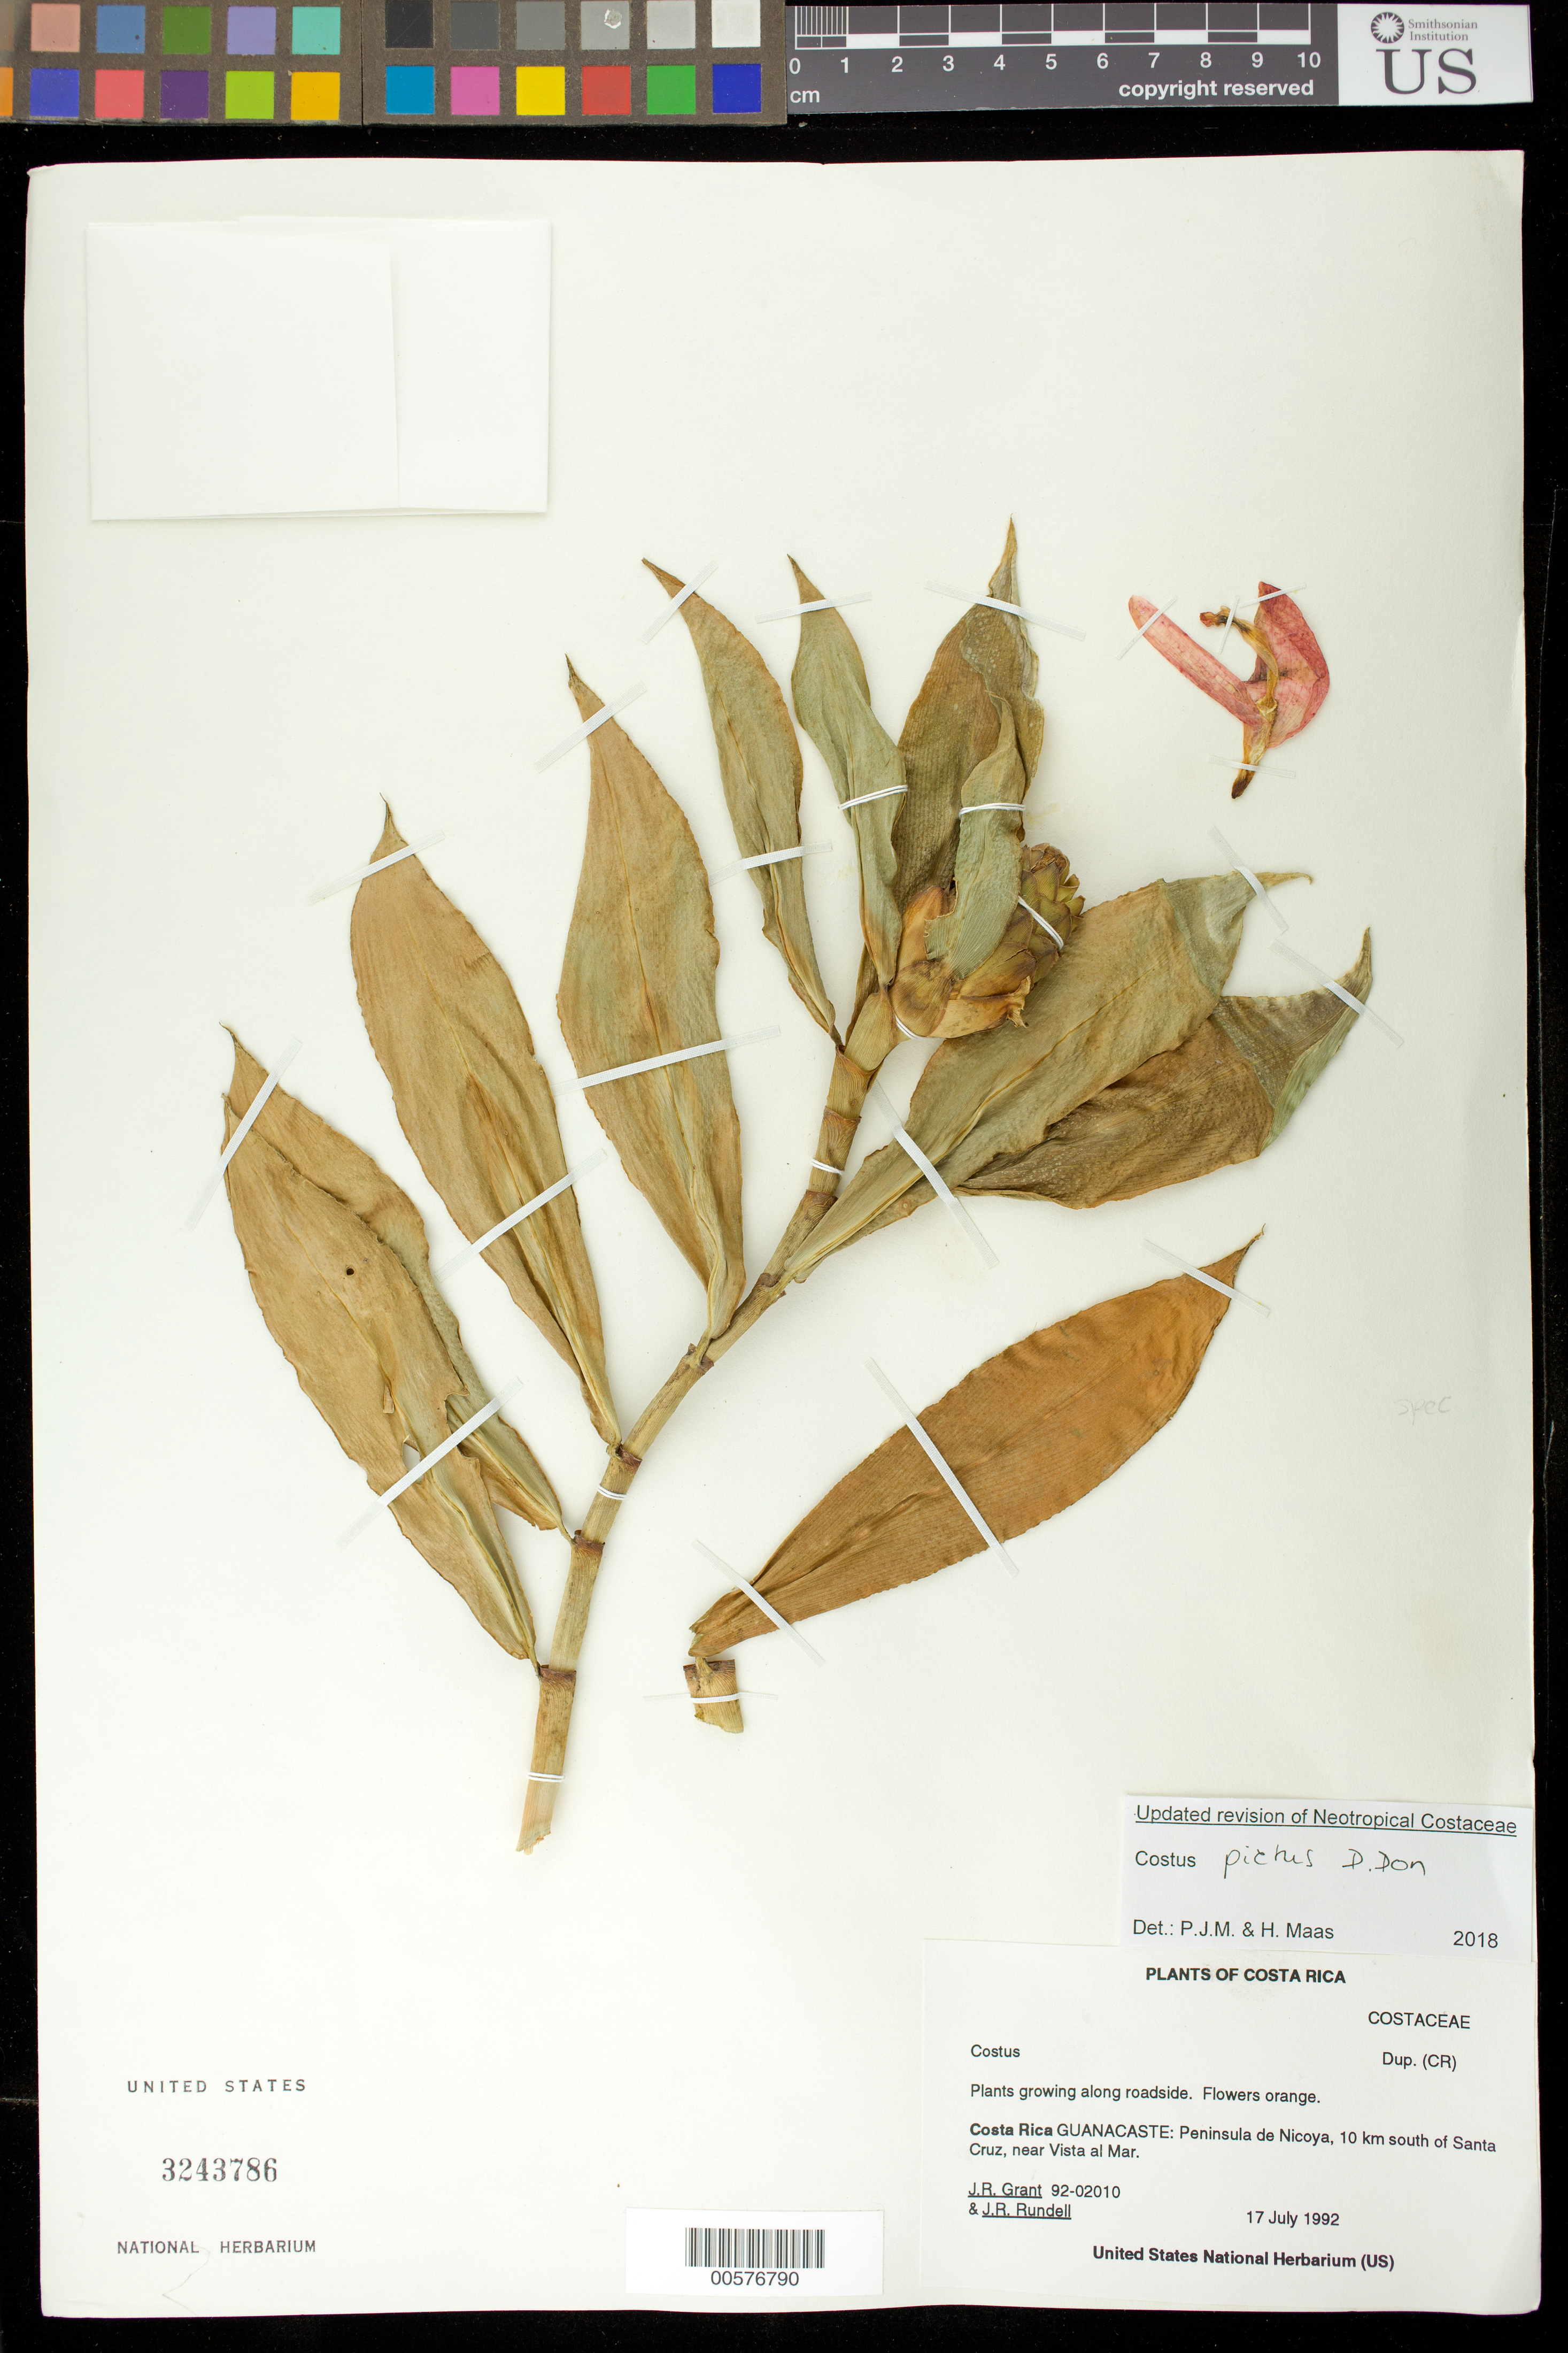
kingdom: Plantae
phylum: Tracheophyta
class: Liliopsida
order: Zingiberales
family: Costaceae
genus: Costus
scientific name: Costus pictus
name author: D. Don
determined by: Maas, Paul J.; Maas, H.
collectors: J. Grant & J. R. Rundell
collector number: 92-02010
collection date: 1992-07-17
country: Costa Rica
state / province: Guanacaste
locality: Peninsula de Nicoya, 10 km south of Santa Cruz, near Vista al Mar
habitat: Plants growing along roadside.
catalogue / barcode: US 3243786